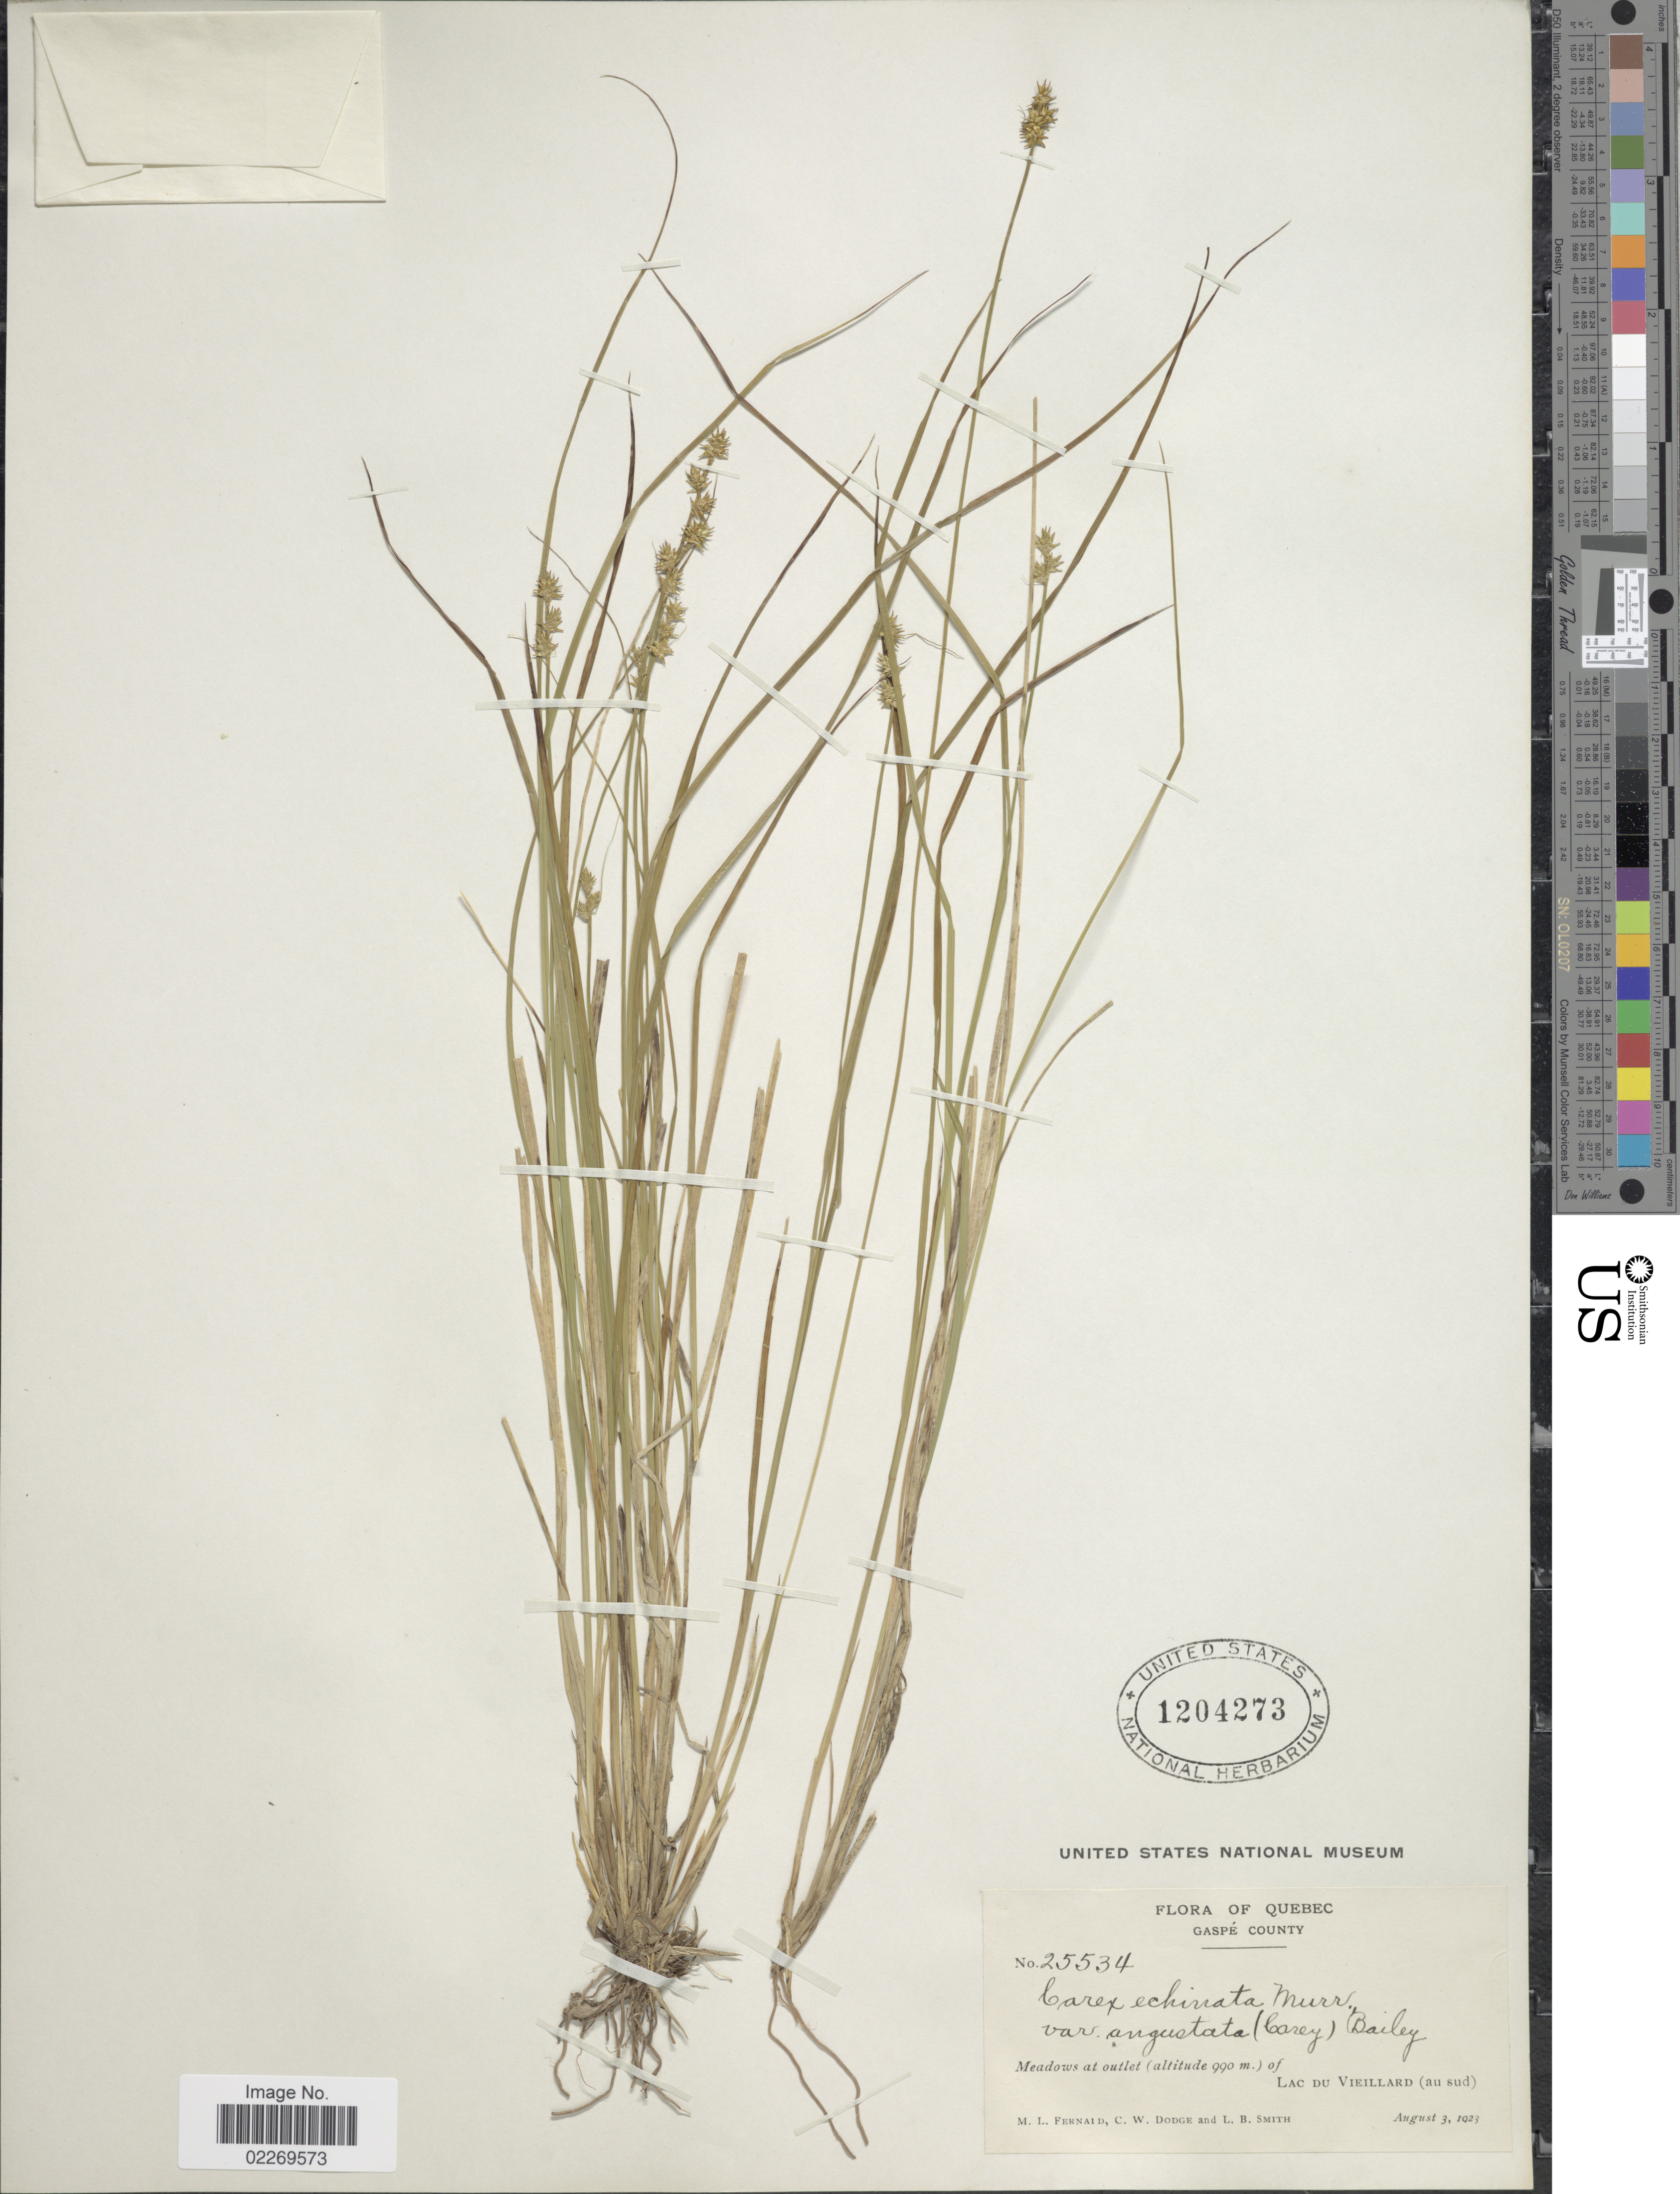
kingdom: Plantae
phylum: Tracheophyta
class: Liliopsida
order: Poales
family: Cyperaceae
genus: Carex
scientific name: Carex echinata subsp. echinata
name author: Murray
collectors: M. L. Fernald, C. Dodge & L. Smith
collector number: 25534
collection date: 1923-08-03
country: Canada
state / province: Quebec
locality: Gaspe County, Meadows at outlet Lac Du Vieillard (au sud)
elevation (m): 990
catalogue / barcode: US 1204273